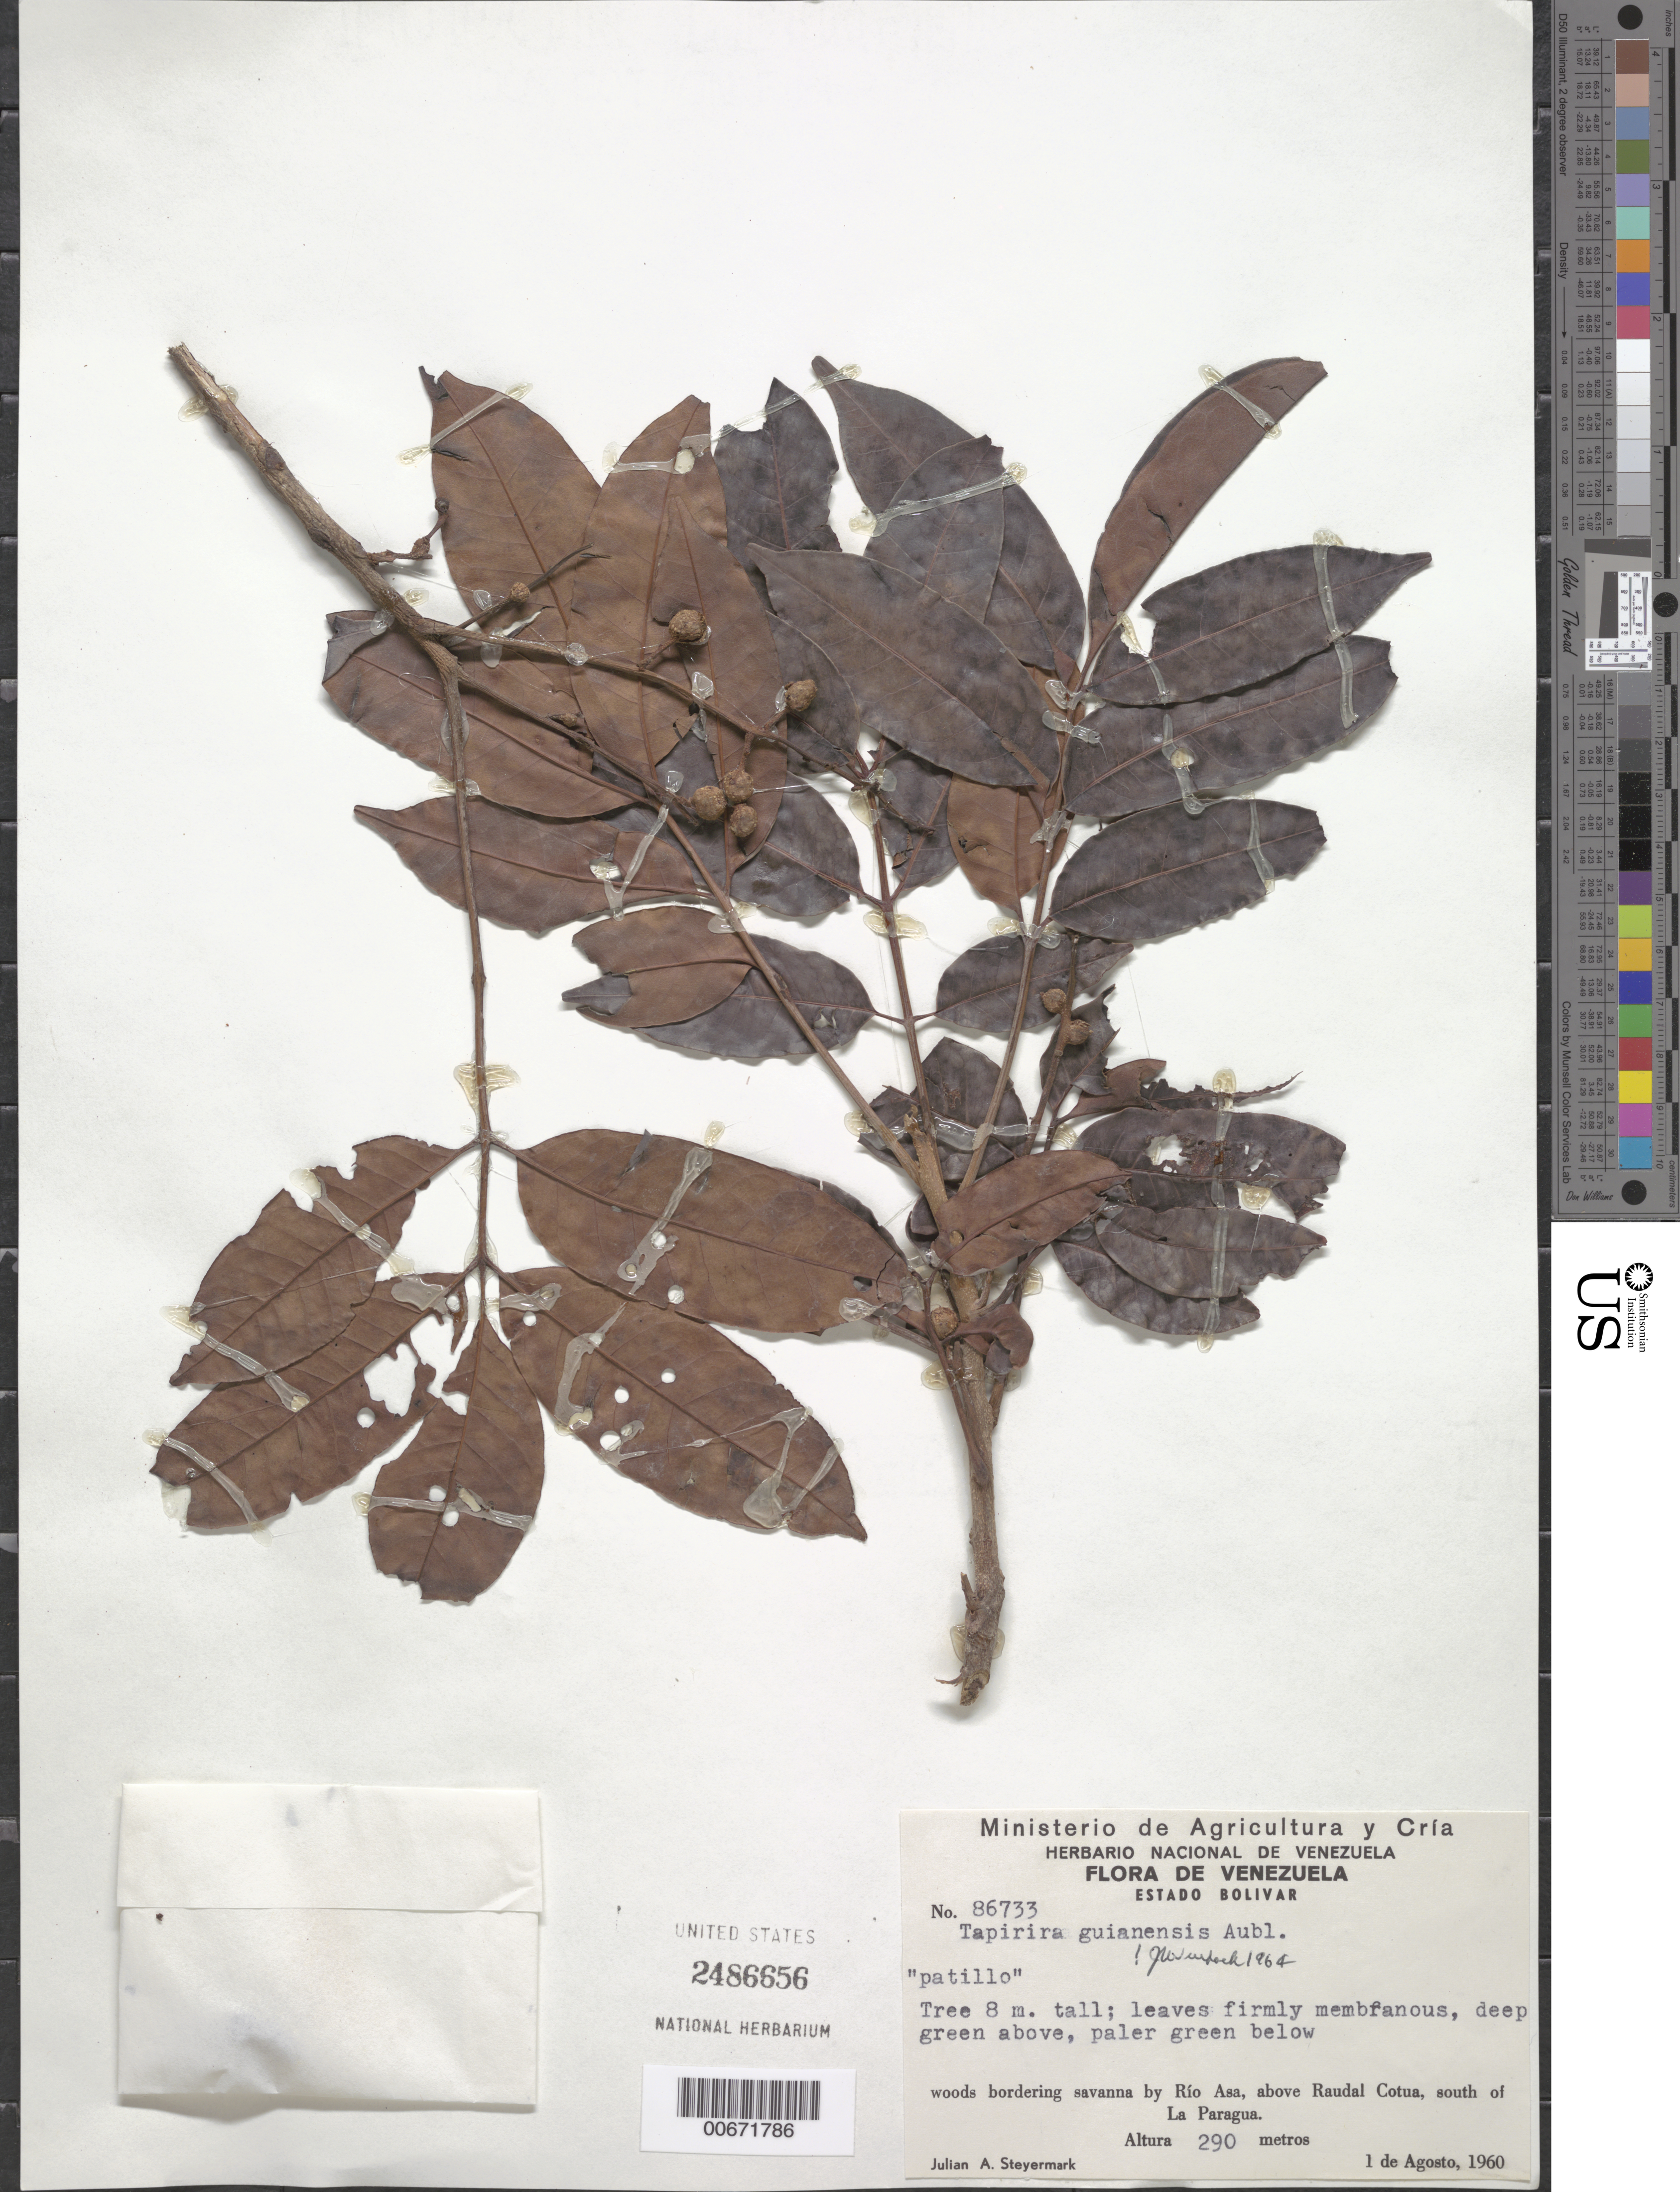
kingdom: Plantae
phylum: Tracheophyta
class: Magnoliopsida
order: Sapindales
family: Anacardiaceae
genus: Tapirira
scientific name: Tapirira guianensis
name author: Aubl.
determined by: Wurdack, John J., (US), US (UNITED STATES)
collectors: J. Steyermark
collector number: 86733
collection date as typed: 1-Aug-60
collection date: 1960-08-01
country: Venezuela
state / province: Bolívar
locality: Río Asa, above Raudal Cotua, S of La Paragua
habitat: Woods bordering savanna by rio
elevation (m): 290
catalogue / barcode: US 2486656